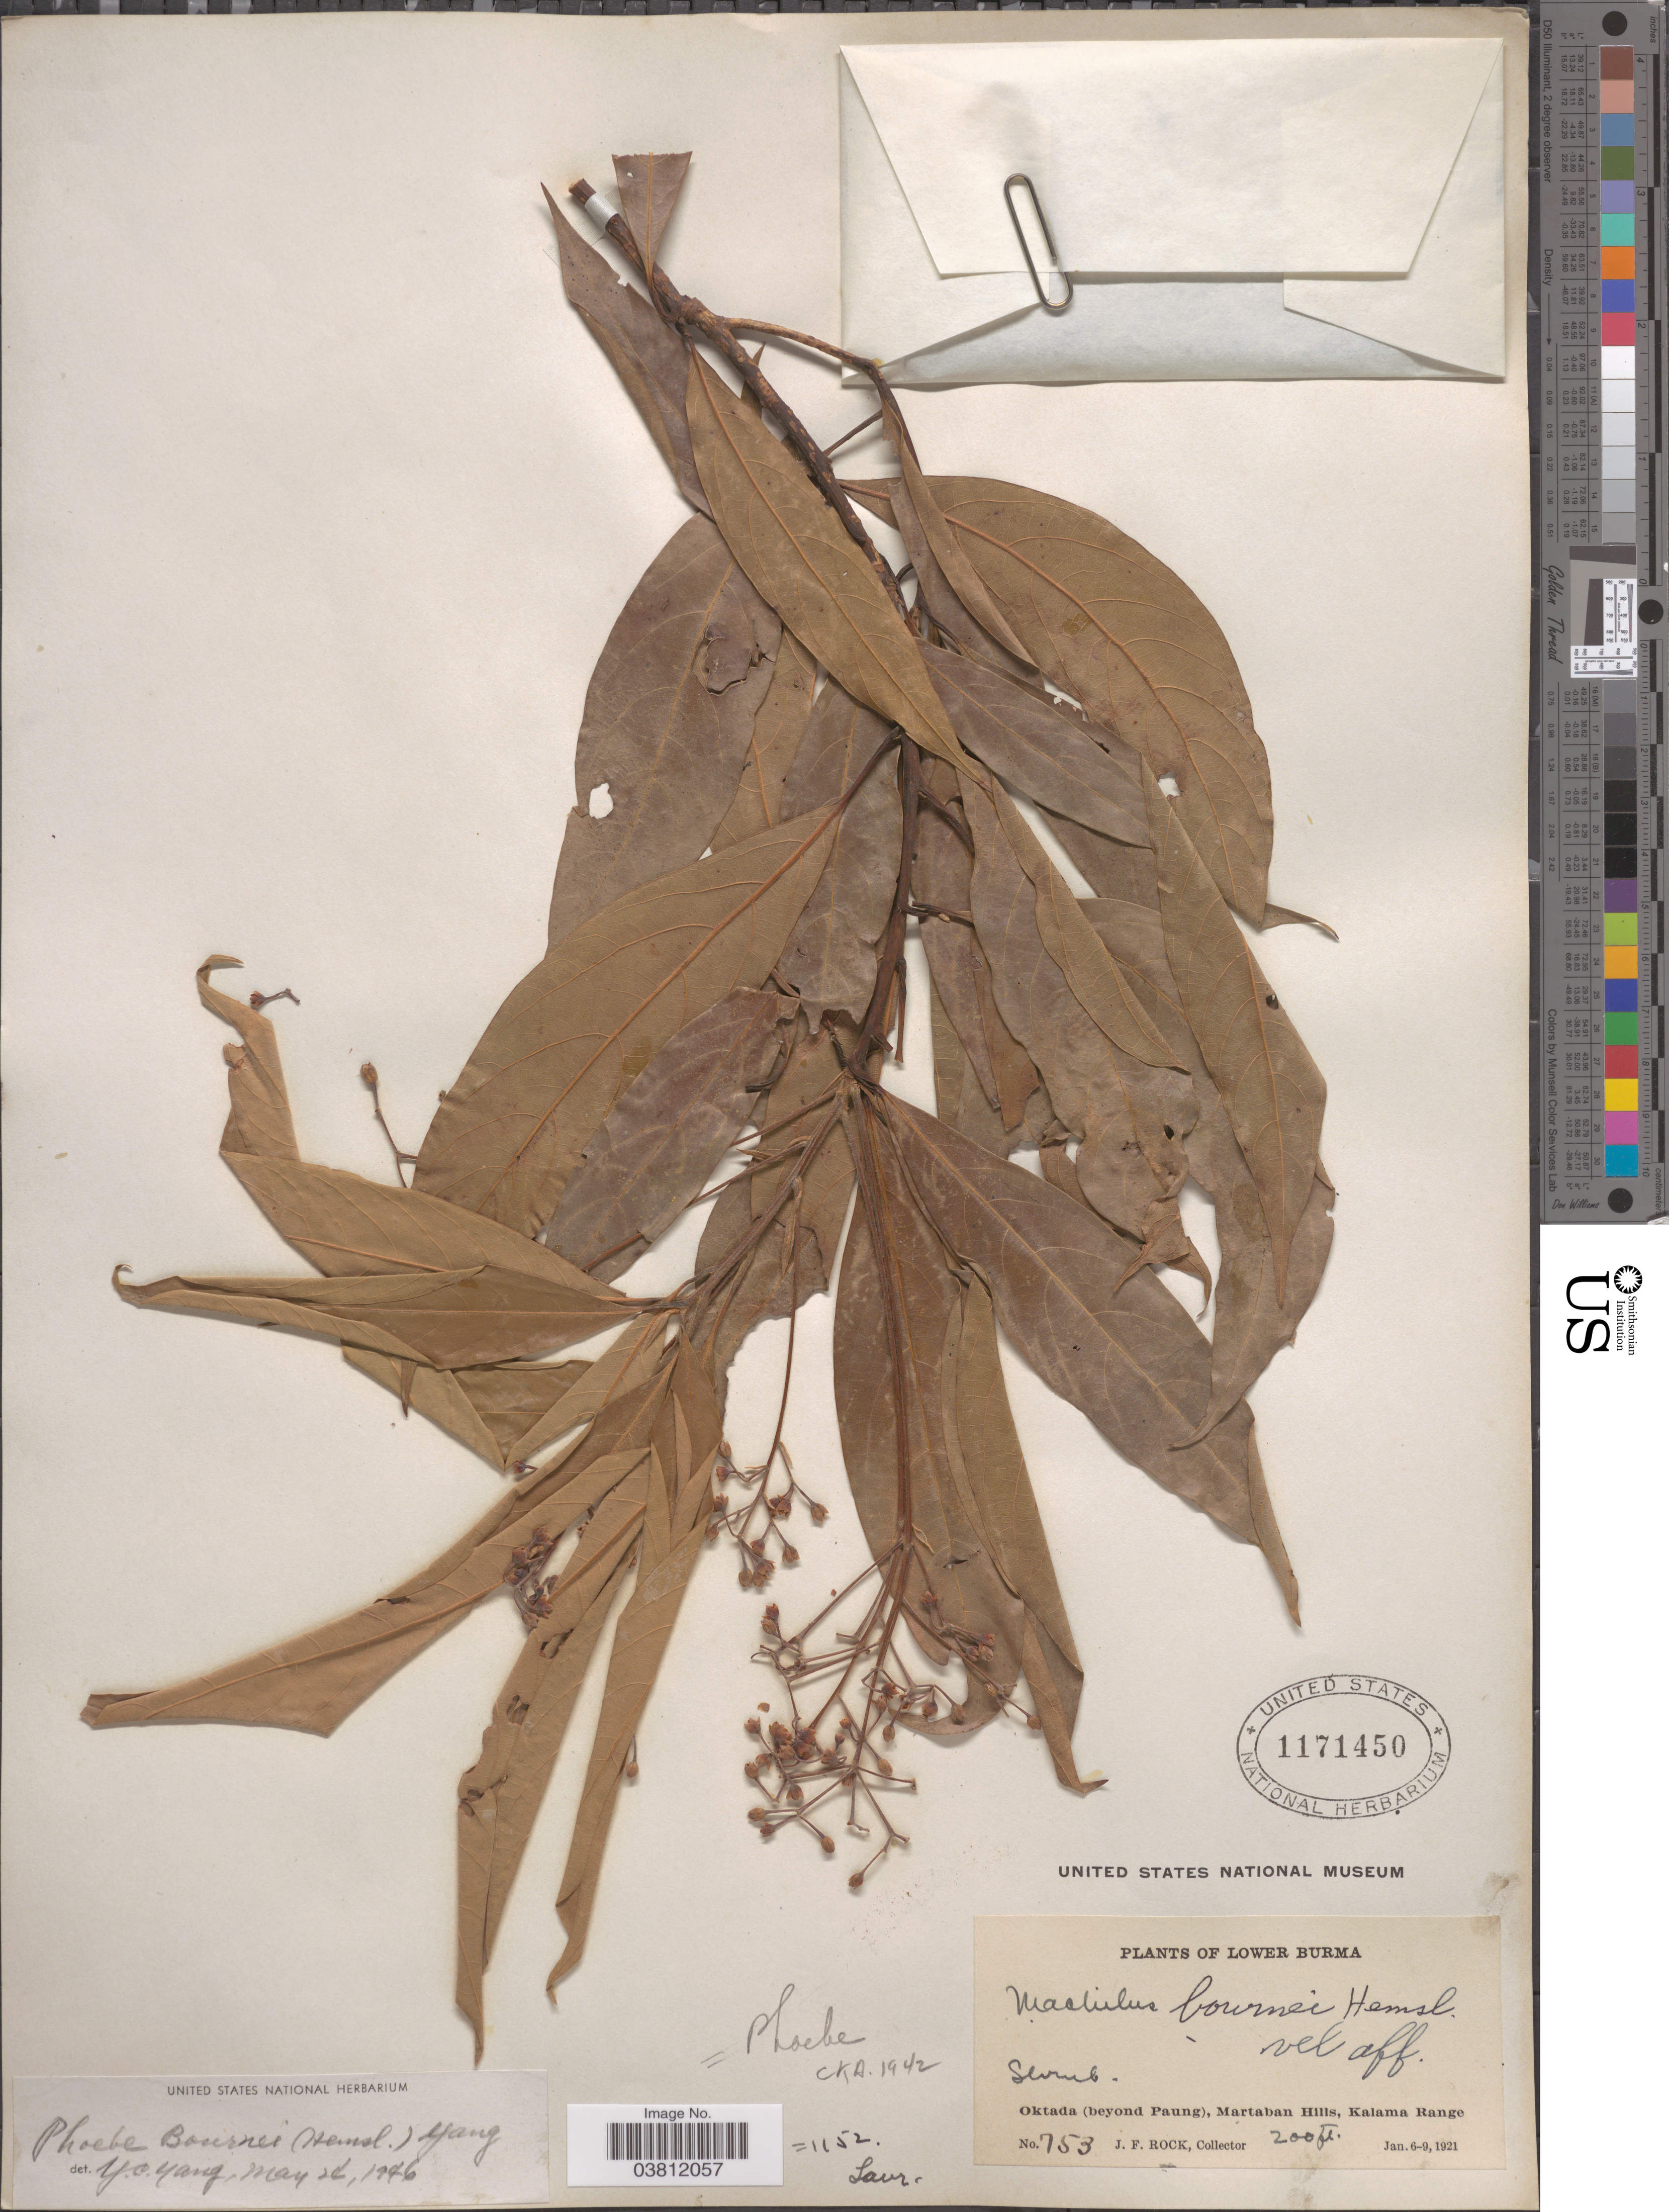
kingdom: Plantae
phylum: Tracheophyta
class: Magnoliopsida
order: Laurales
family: Lauraceae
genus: Phoebe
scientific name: Phoebe bournei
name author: (Hemsl.) Y.C. Yang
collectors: J. Rock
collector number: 753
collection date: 1921-01-06/1921-01-09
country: Myanmar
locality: Lower Burma. Oktada (beyond Paung), Martaban Hills, Kalama Range.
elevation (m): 61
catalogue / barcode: US 1171450